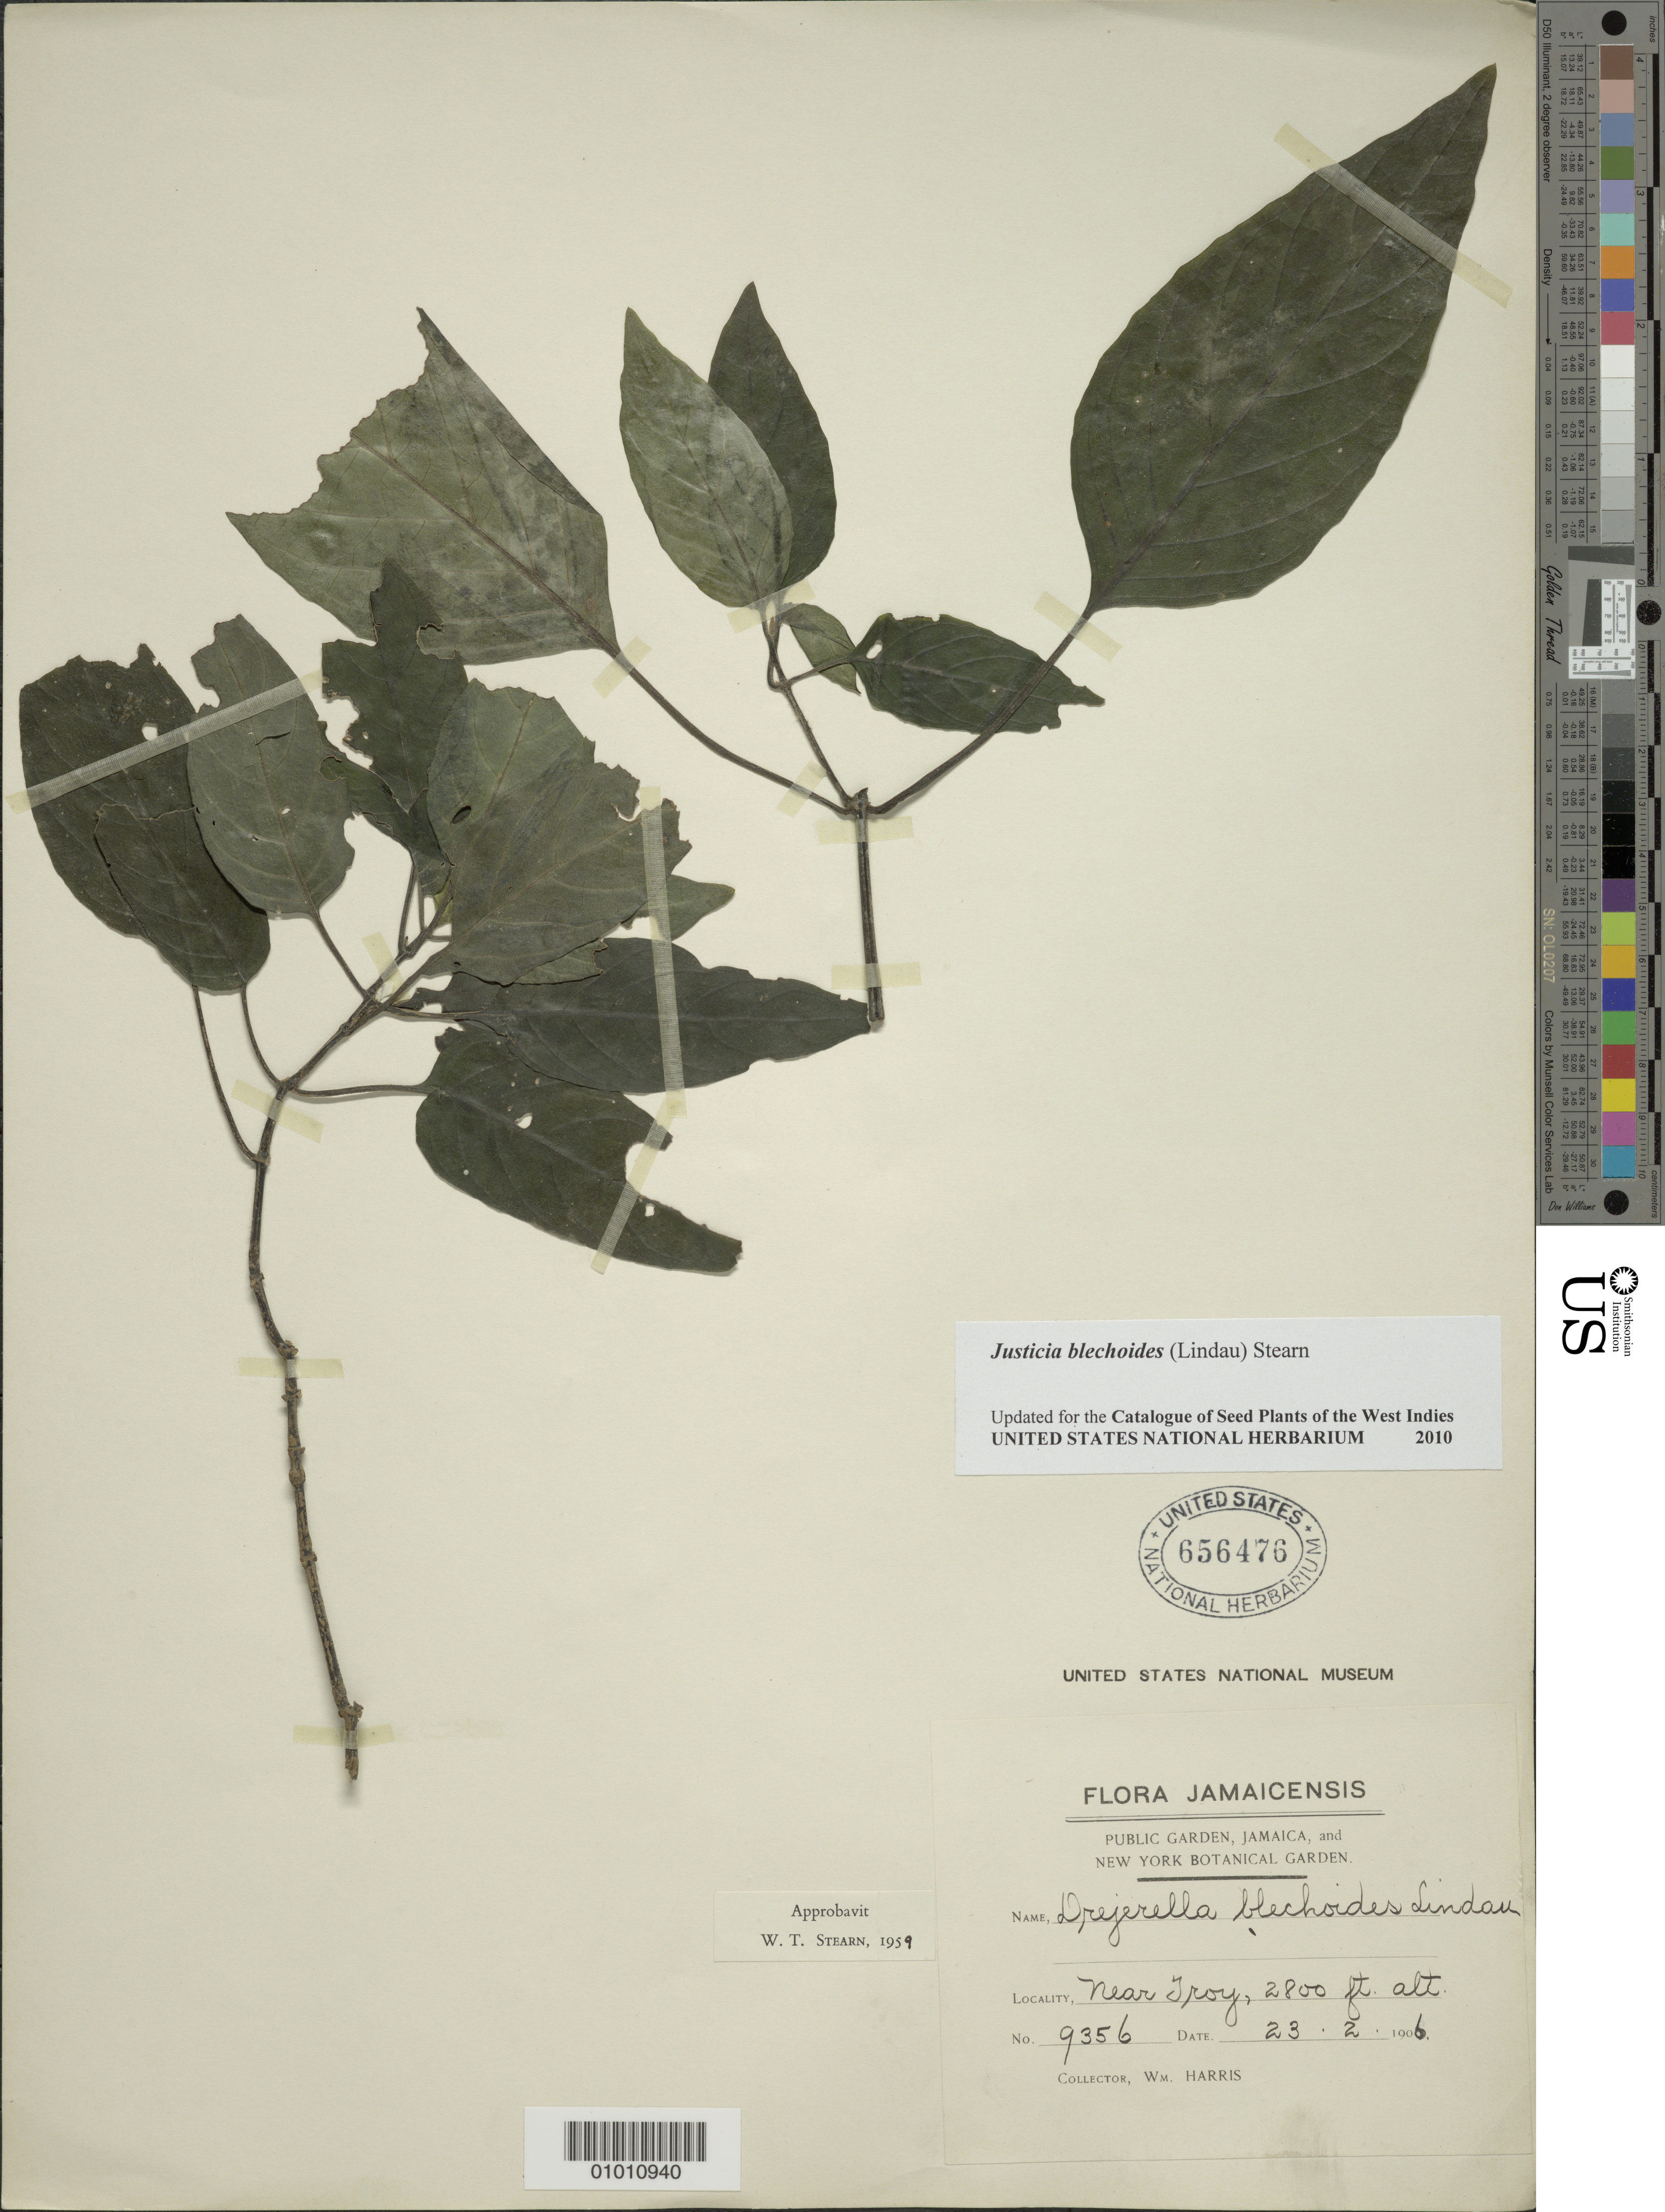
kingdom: Plantae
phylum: Tracheophyta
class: Magnoliopsida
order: Lamiales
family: Acanthaceae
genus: Justicia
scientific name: Justicia blechoides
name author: (Lindau) Stearn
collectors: W. Harris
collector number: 9356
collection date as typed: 23 Feb 1906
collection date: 1906-02-23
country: Jamaica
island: Jamaica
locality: Near Troy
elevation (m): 853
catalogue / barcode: US 656476